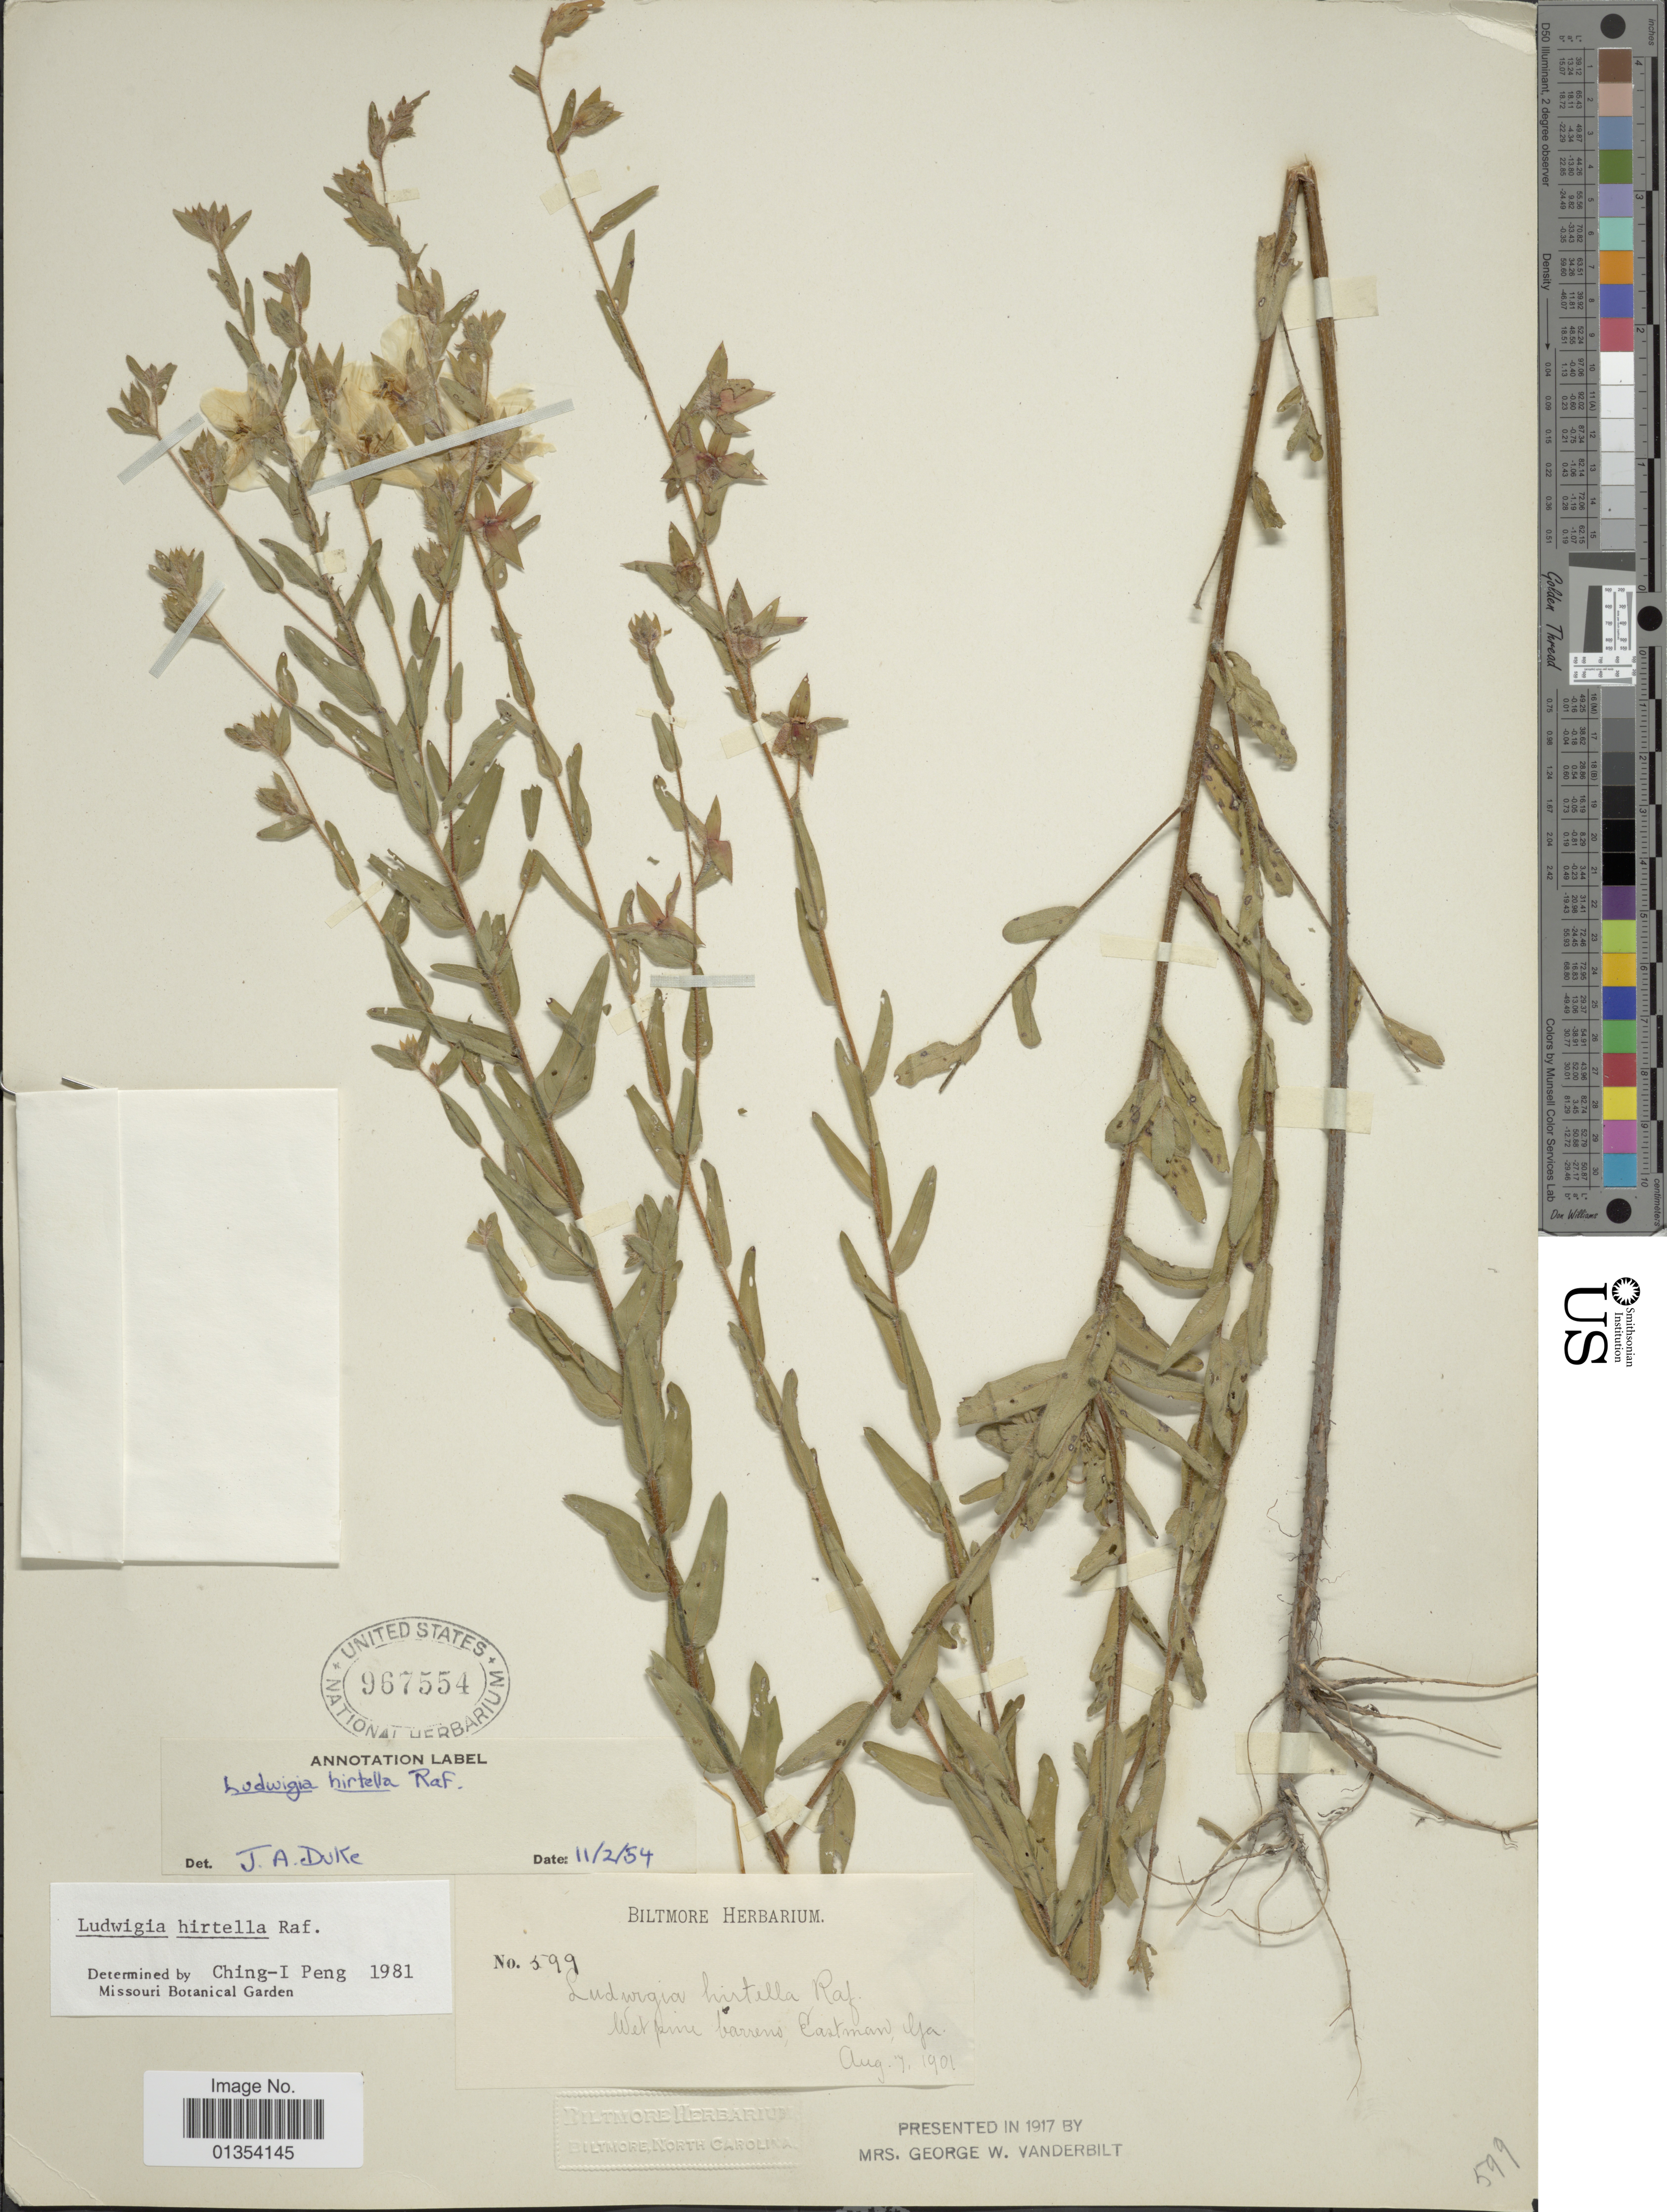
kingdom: Plantae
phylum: Tracheophyta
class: Magnoliopsida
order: Myrtales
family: Onagraceae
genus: Ludwigia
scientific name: Ludwigia hirtella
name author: Raf.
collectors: ex herb. Biltmore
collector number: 599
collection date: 1901-08-07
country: United States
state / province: Georgia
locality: Wet pine barrens, Eastman, Ga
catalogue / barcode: US 967554